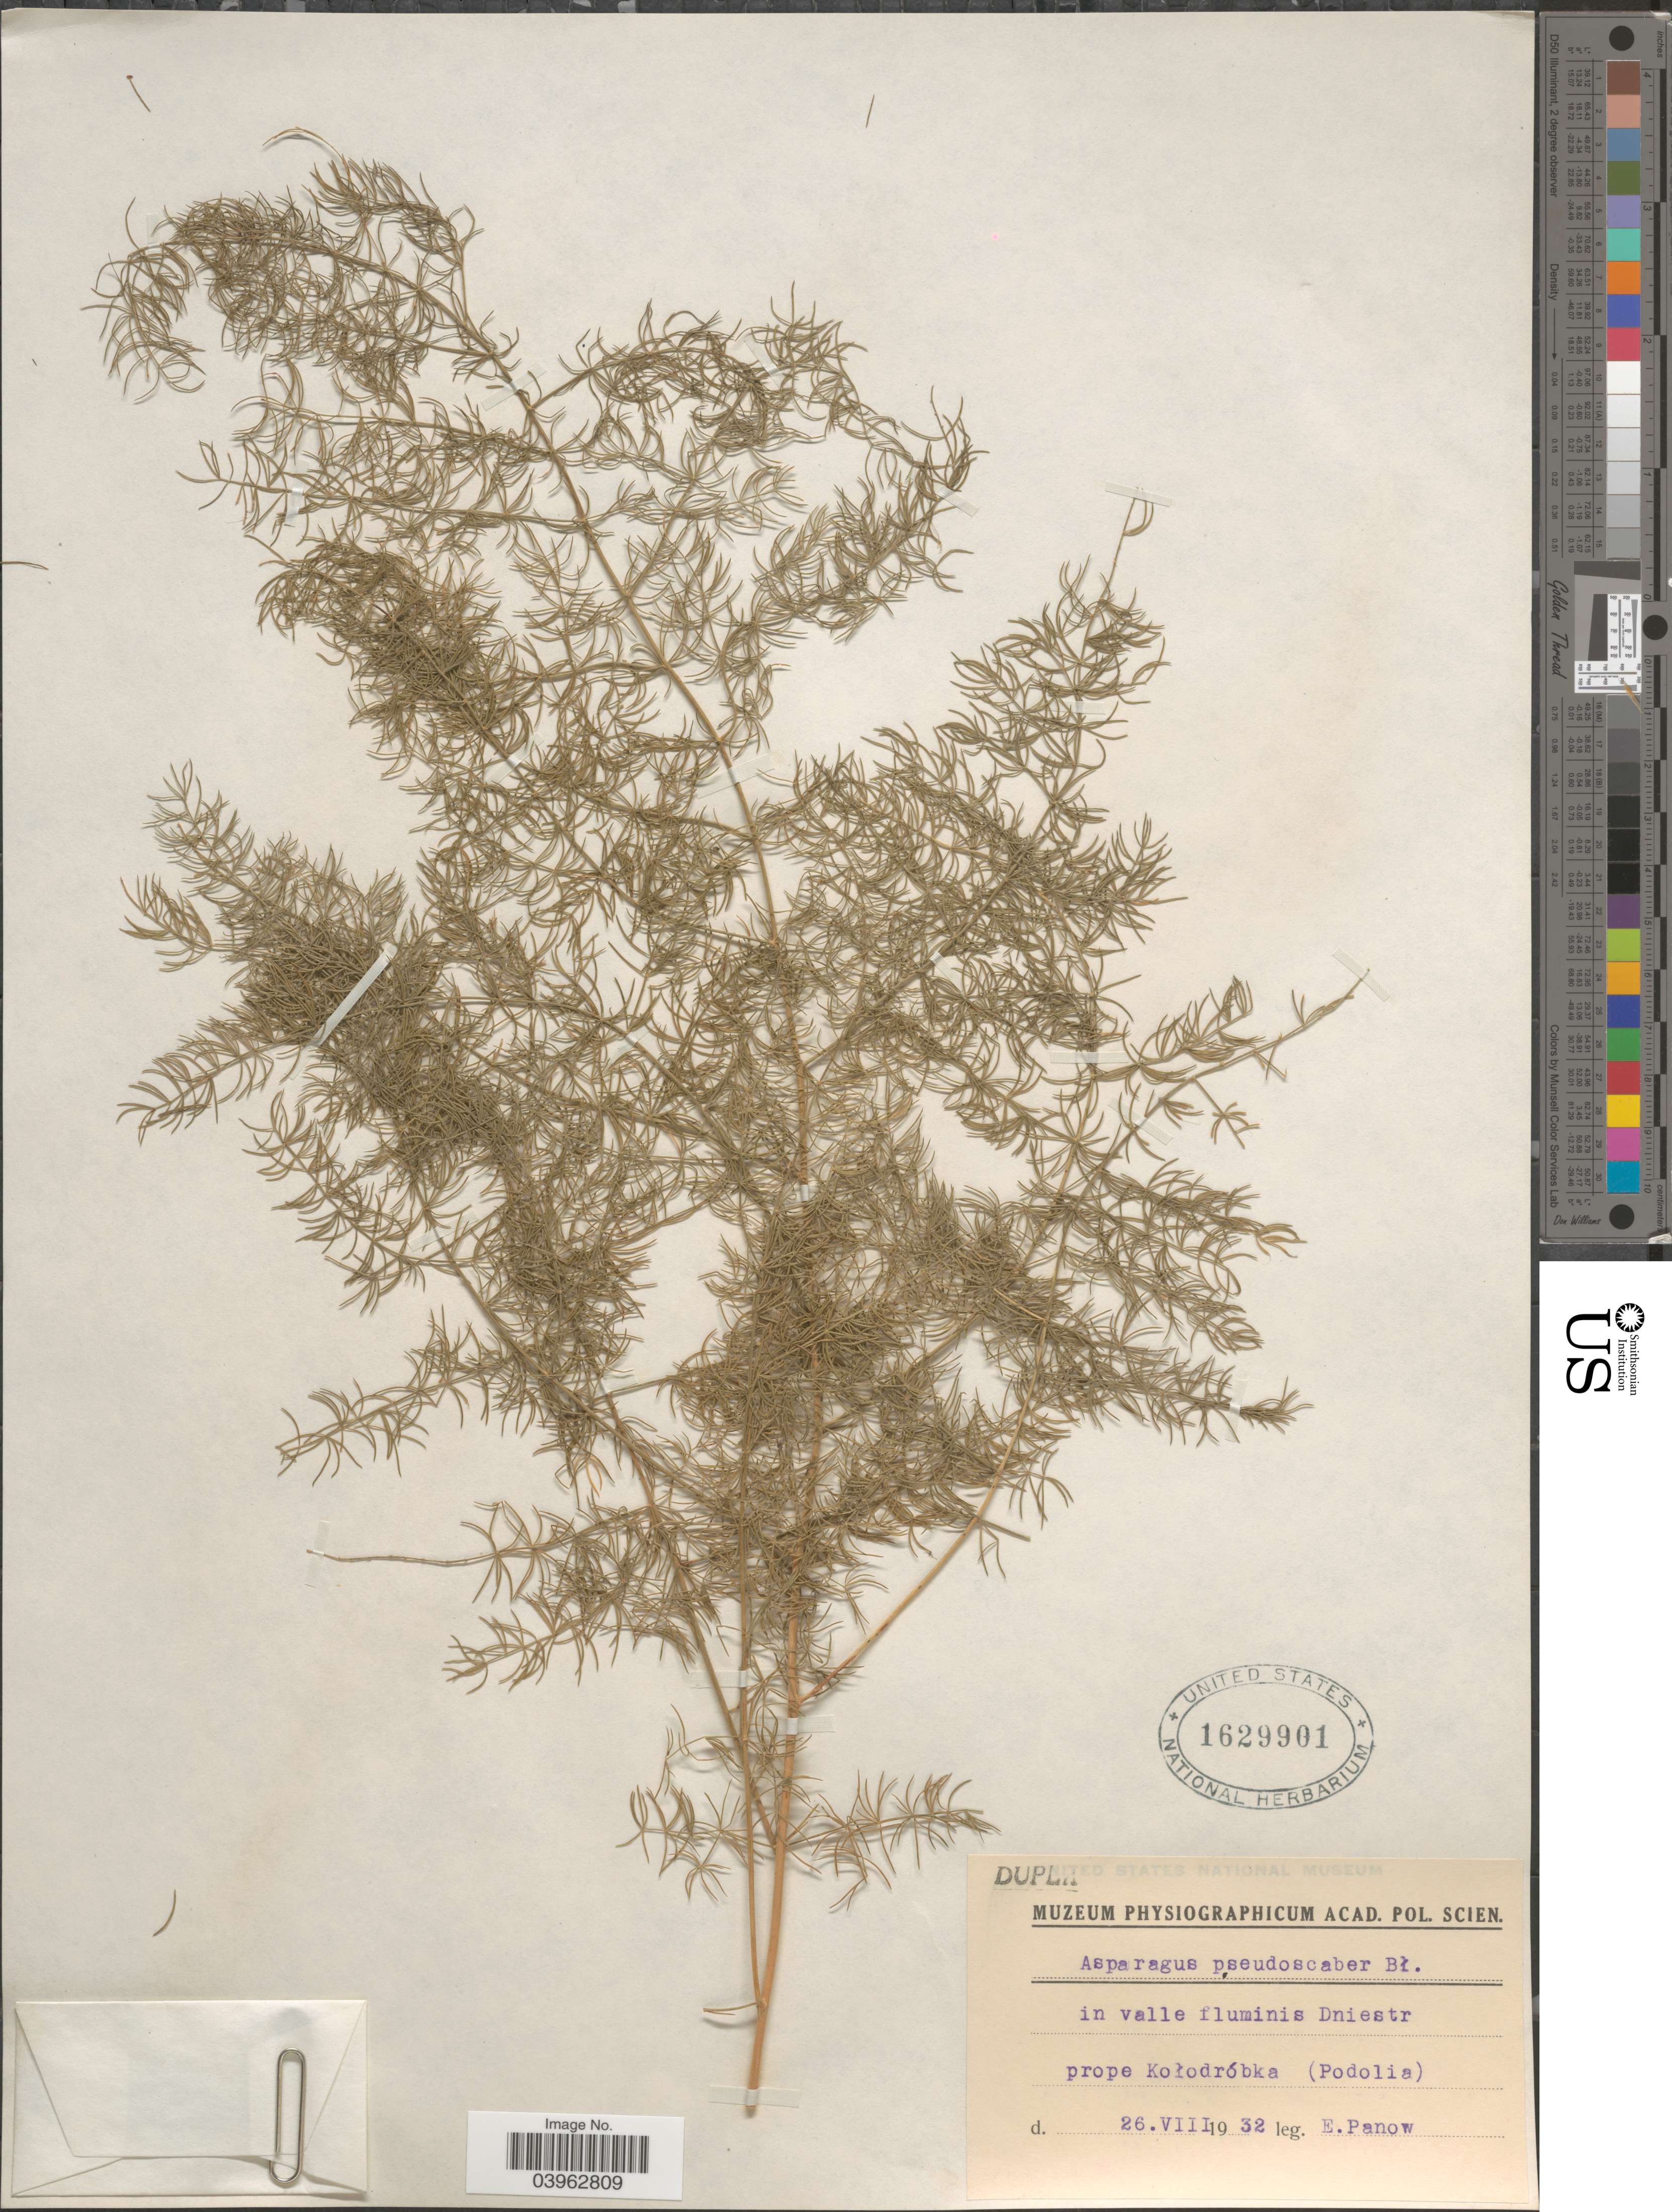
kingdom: Plantae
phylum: Tracheophyta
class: Liliopsida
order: Asparagales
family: Asparagaceae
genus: Asparagus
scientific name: Asparagus pseudoscaber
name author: Grecescu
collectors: E. Panow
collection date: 1932-08-26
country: Ukraine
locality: In valle fluminis Dniestr prope Kolodróbka (Podolia).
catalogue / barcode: US 1629901